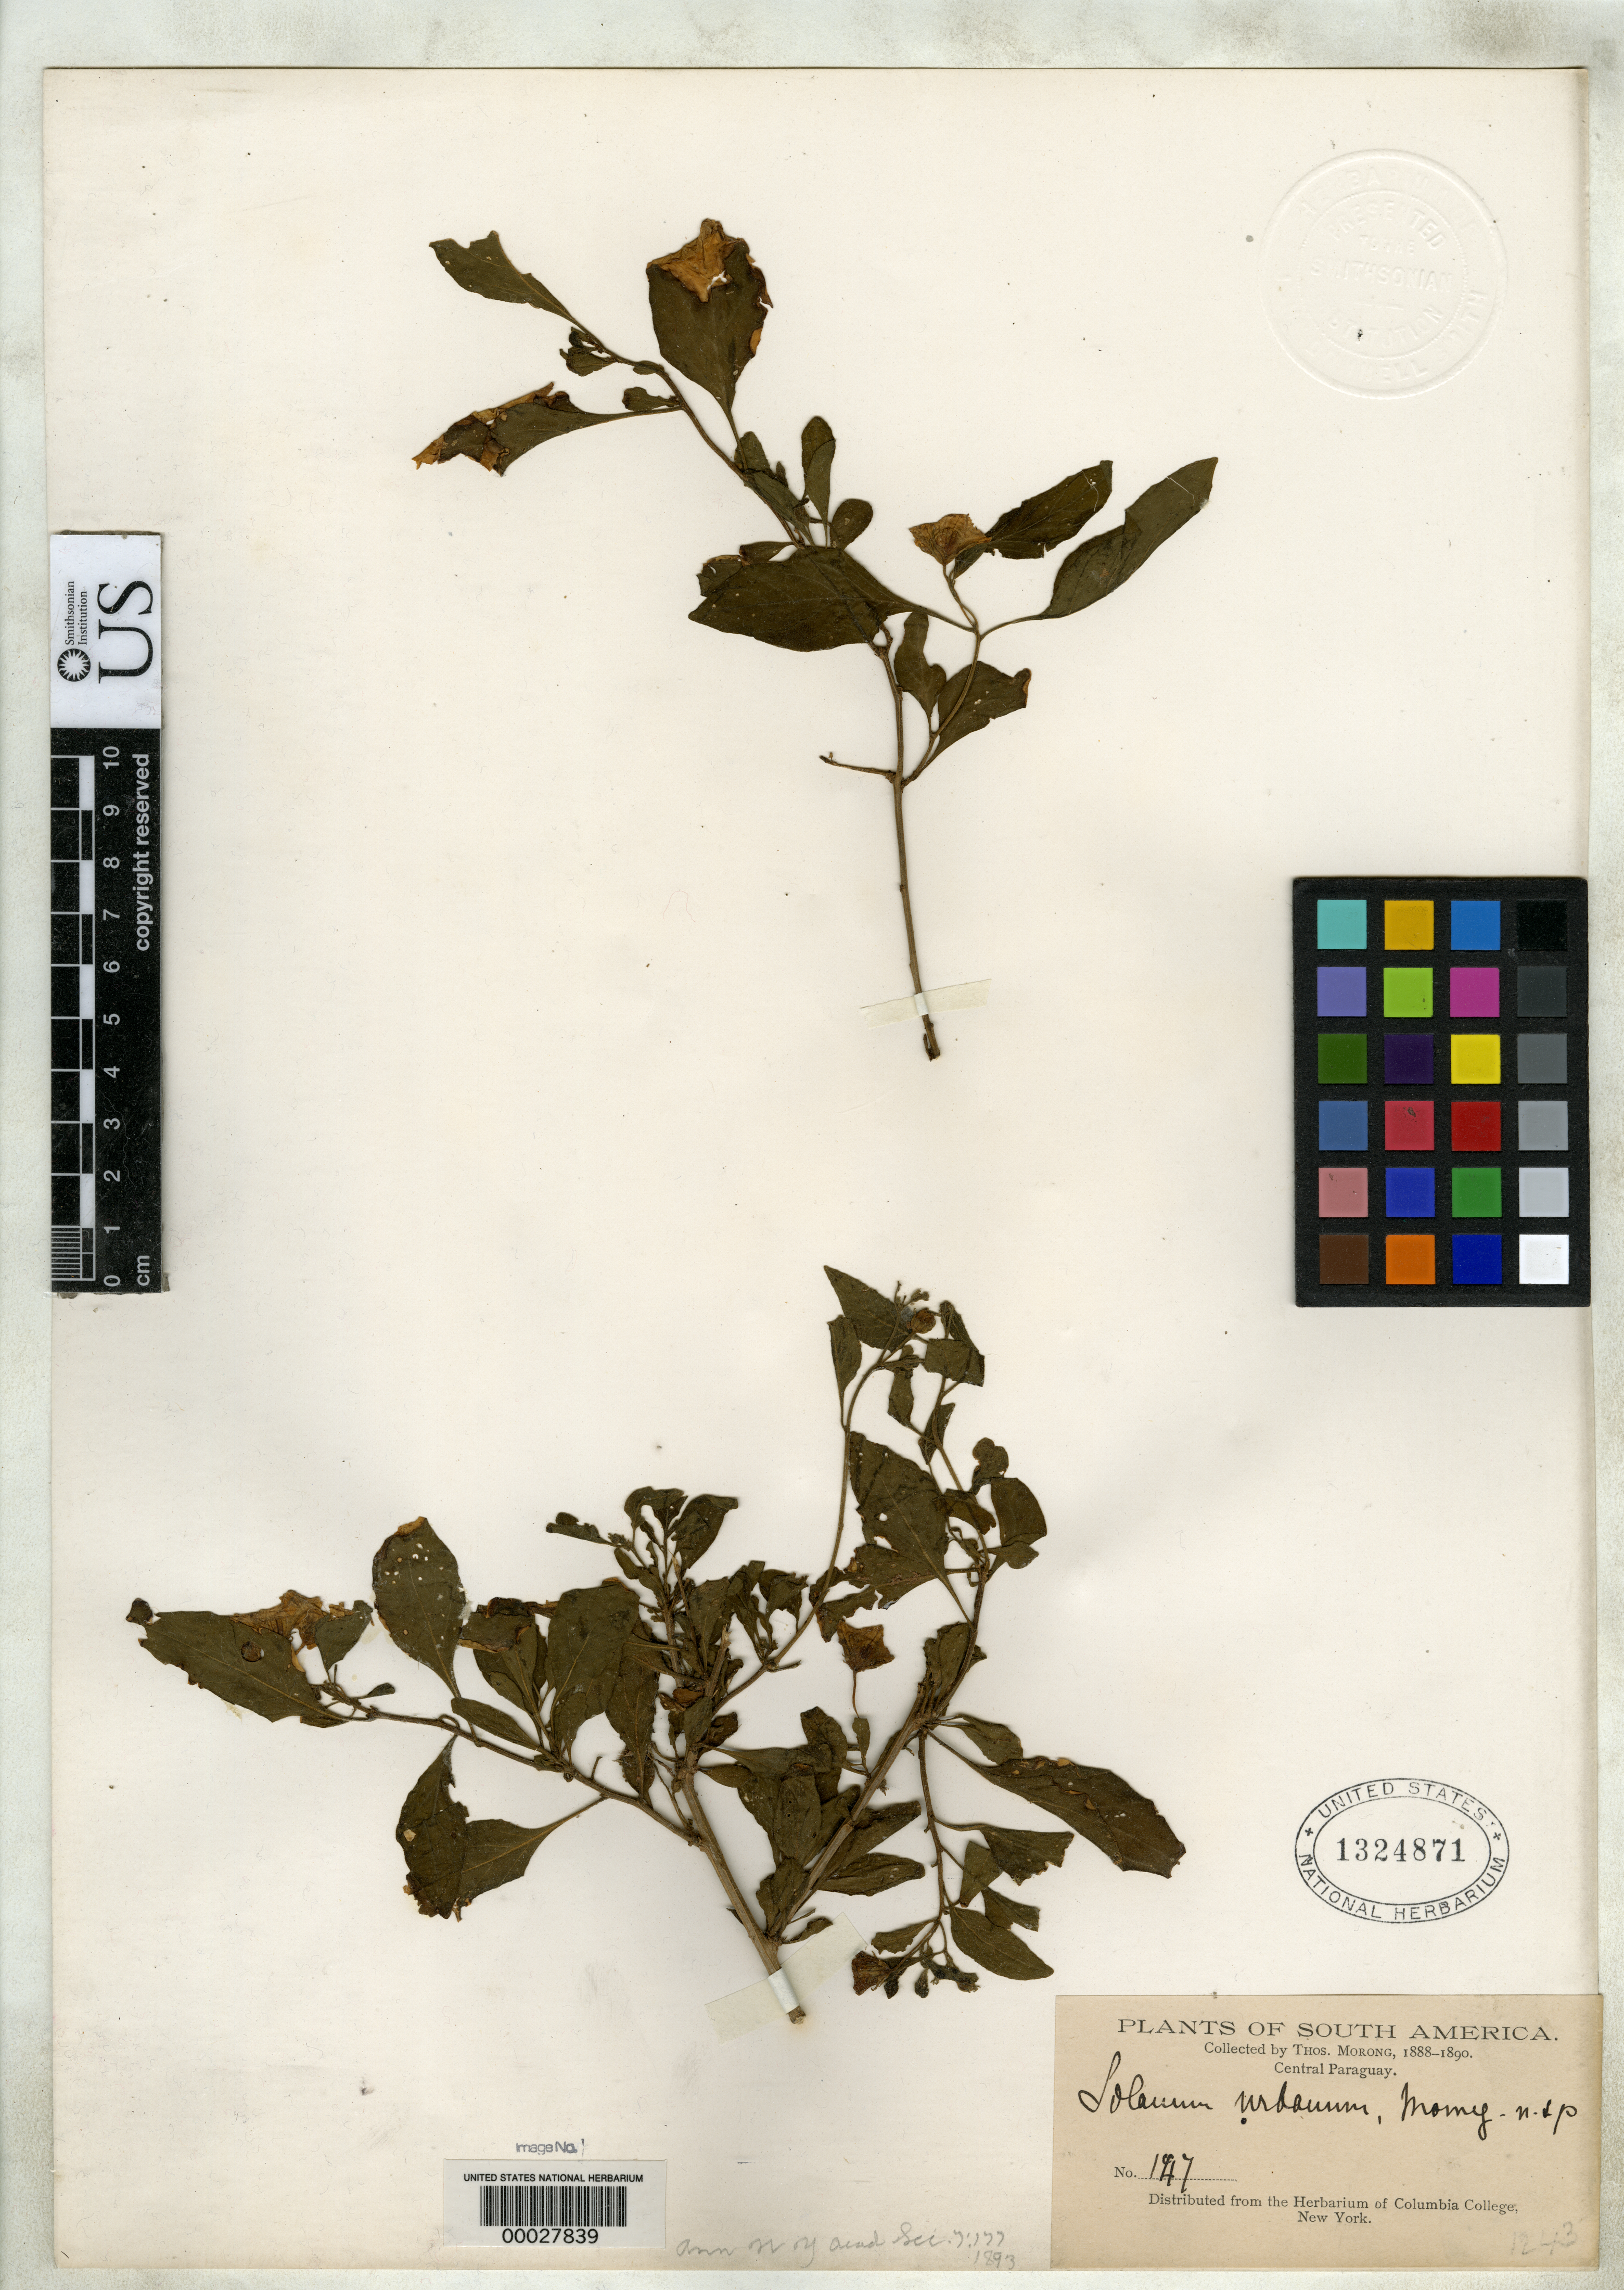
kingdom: Plantae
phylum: Tracheophyta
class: Magnoliopsida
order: Solanales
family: Solanaceae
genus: Solanum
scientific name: Solanum urbanum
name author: Morong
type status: Isosyntype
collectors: T. Morong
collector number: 147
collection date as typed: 1888 to -- --- 1890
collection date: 1888/1890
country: Paraguay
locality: Central Paraguay.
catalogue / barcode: US 1324871